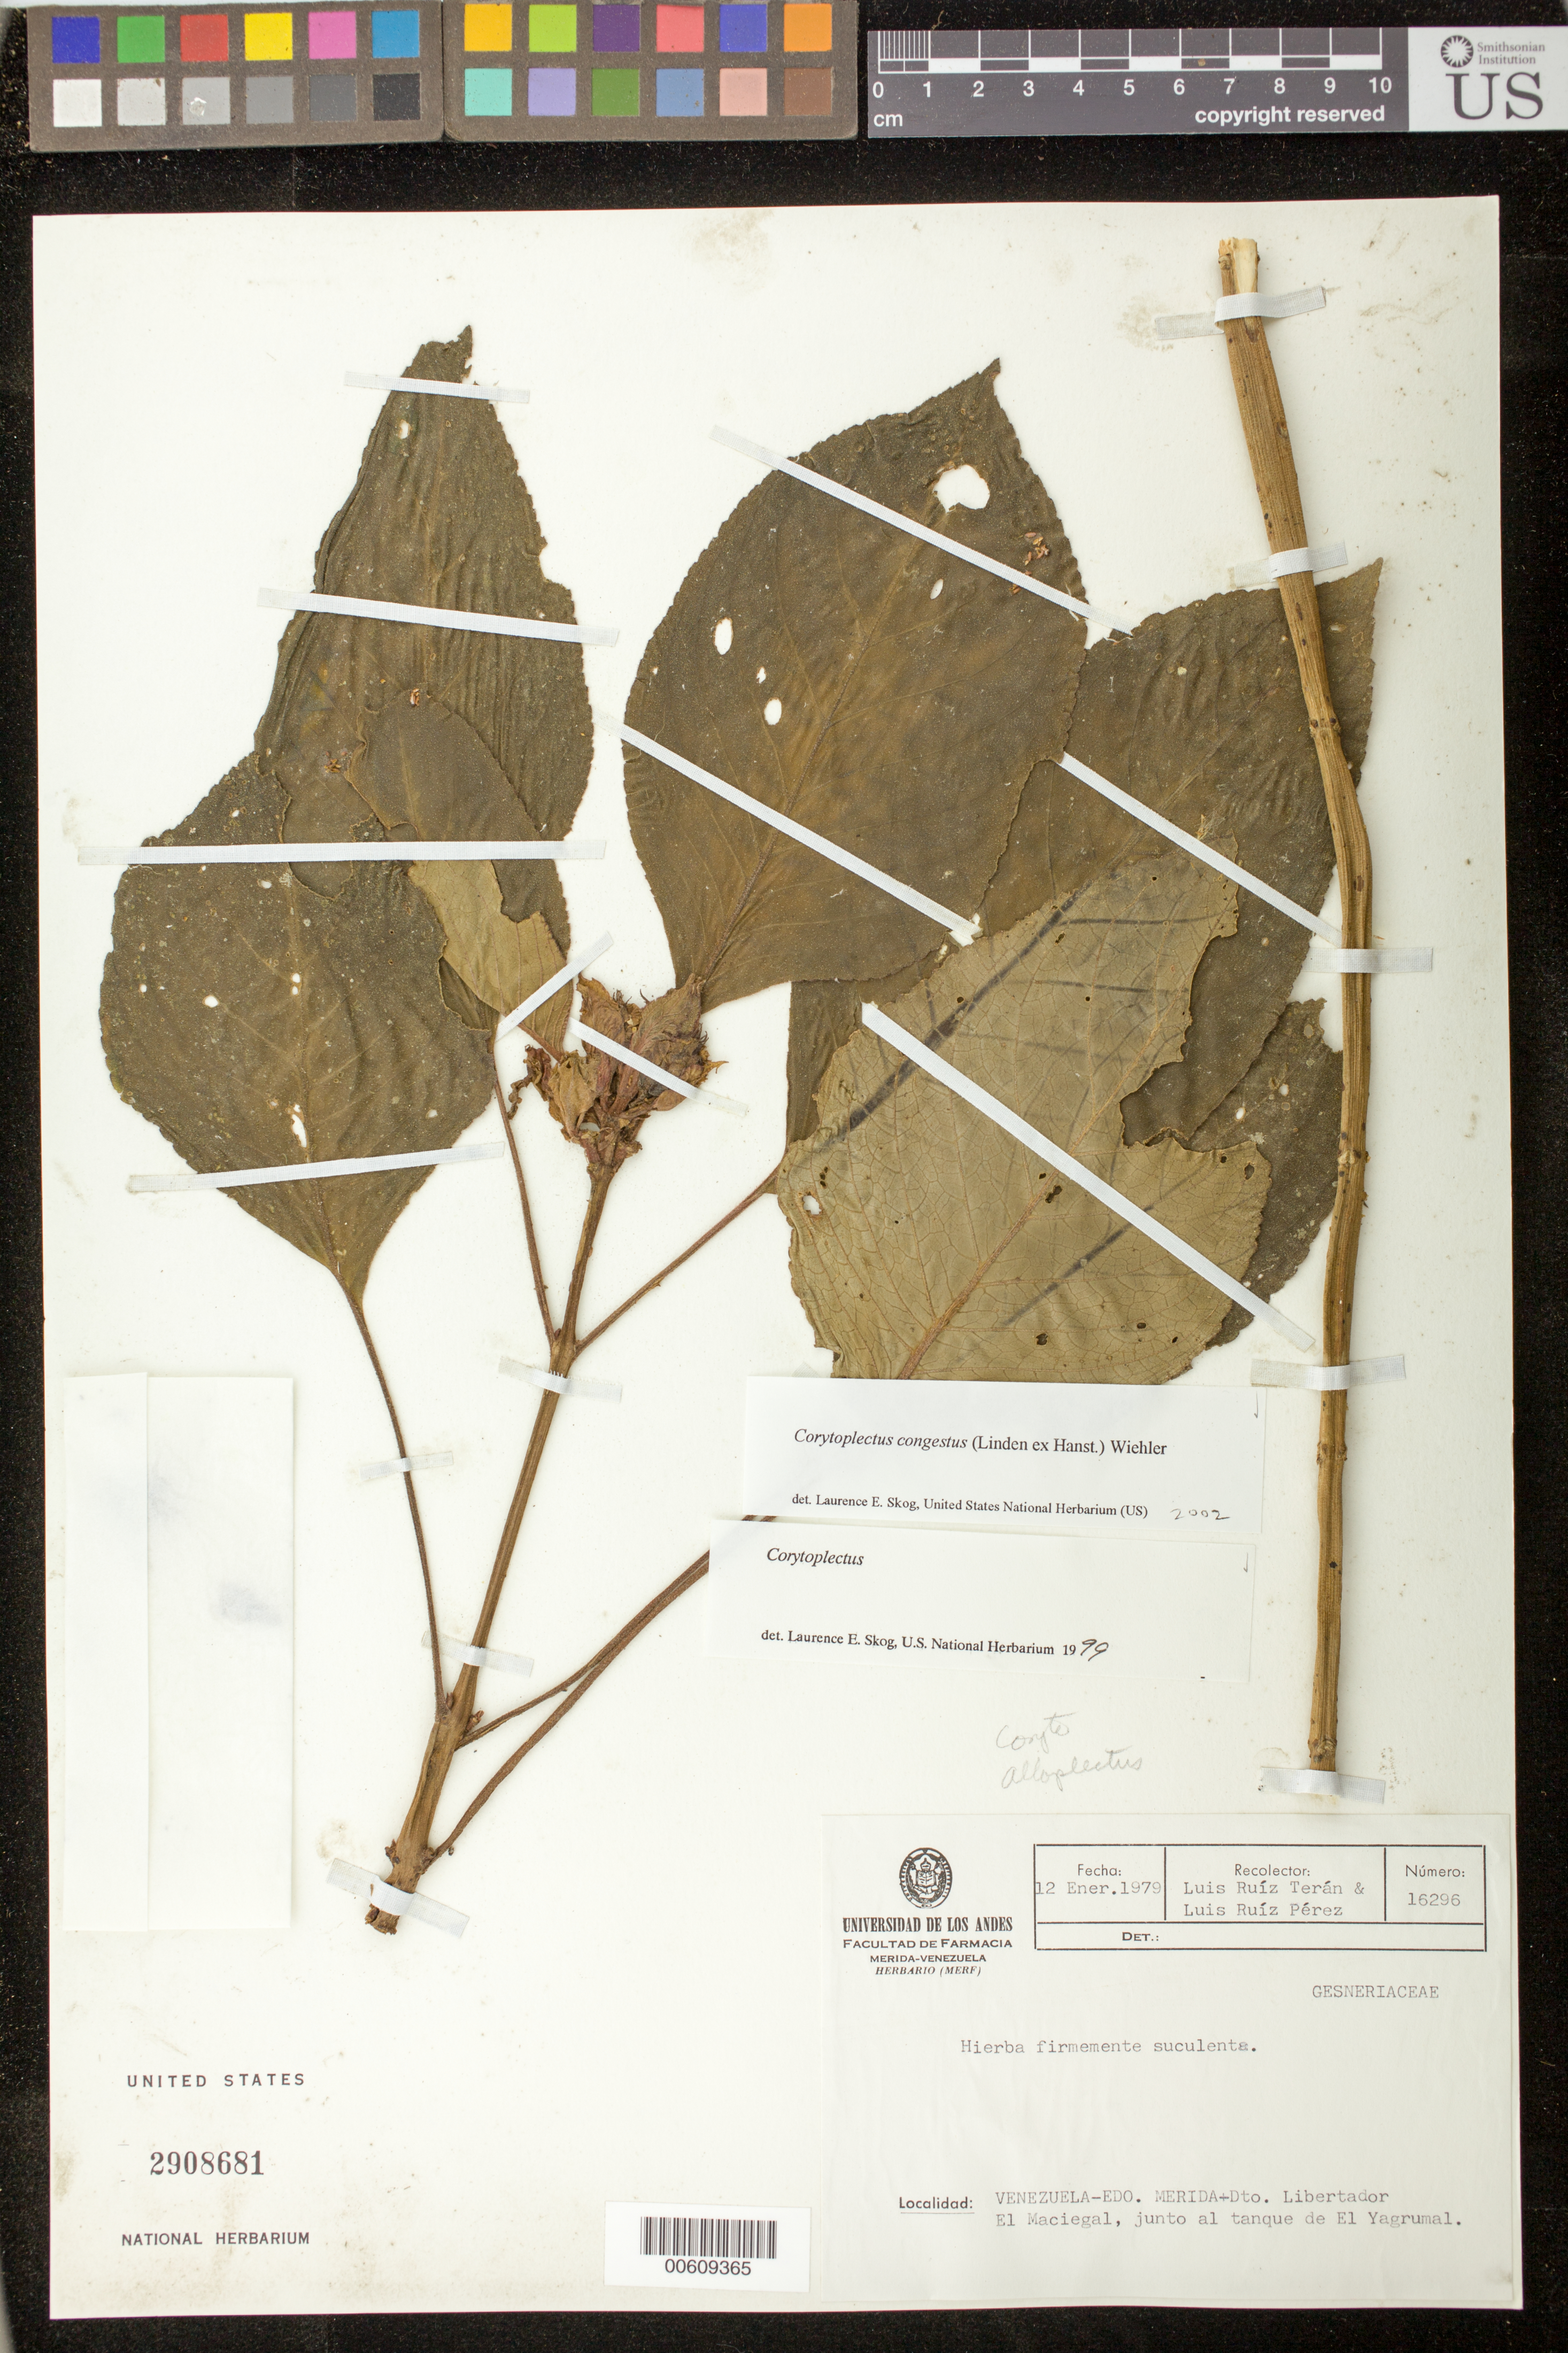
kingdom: Plantae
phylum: Tracheophyta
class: Magnoliopsida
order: Lamiales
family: Gesneriaceae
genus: Corytoplectus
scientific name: Corytoplectus congestus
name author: (Linden ex Hanst.) Wiehler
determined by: Skog, Laurence E.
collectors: L. E. Ruíz-Terán & L. Ruiz-Perez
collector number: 16296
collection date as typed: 12 Jan 1979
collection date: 1979-01-12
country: Venezuela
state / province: Mérida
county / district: Libertador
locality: Dto. Libertador; El Maciegal, junto al tanque de El Yagrumal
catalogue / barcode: US 2908681